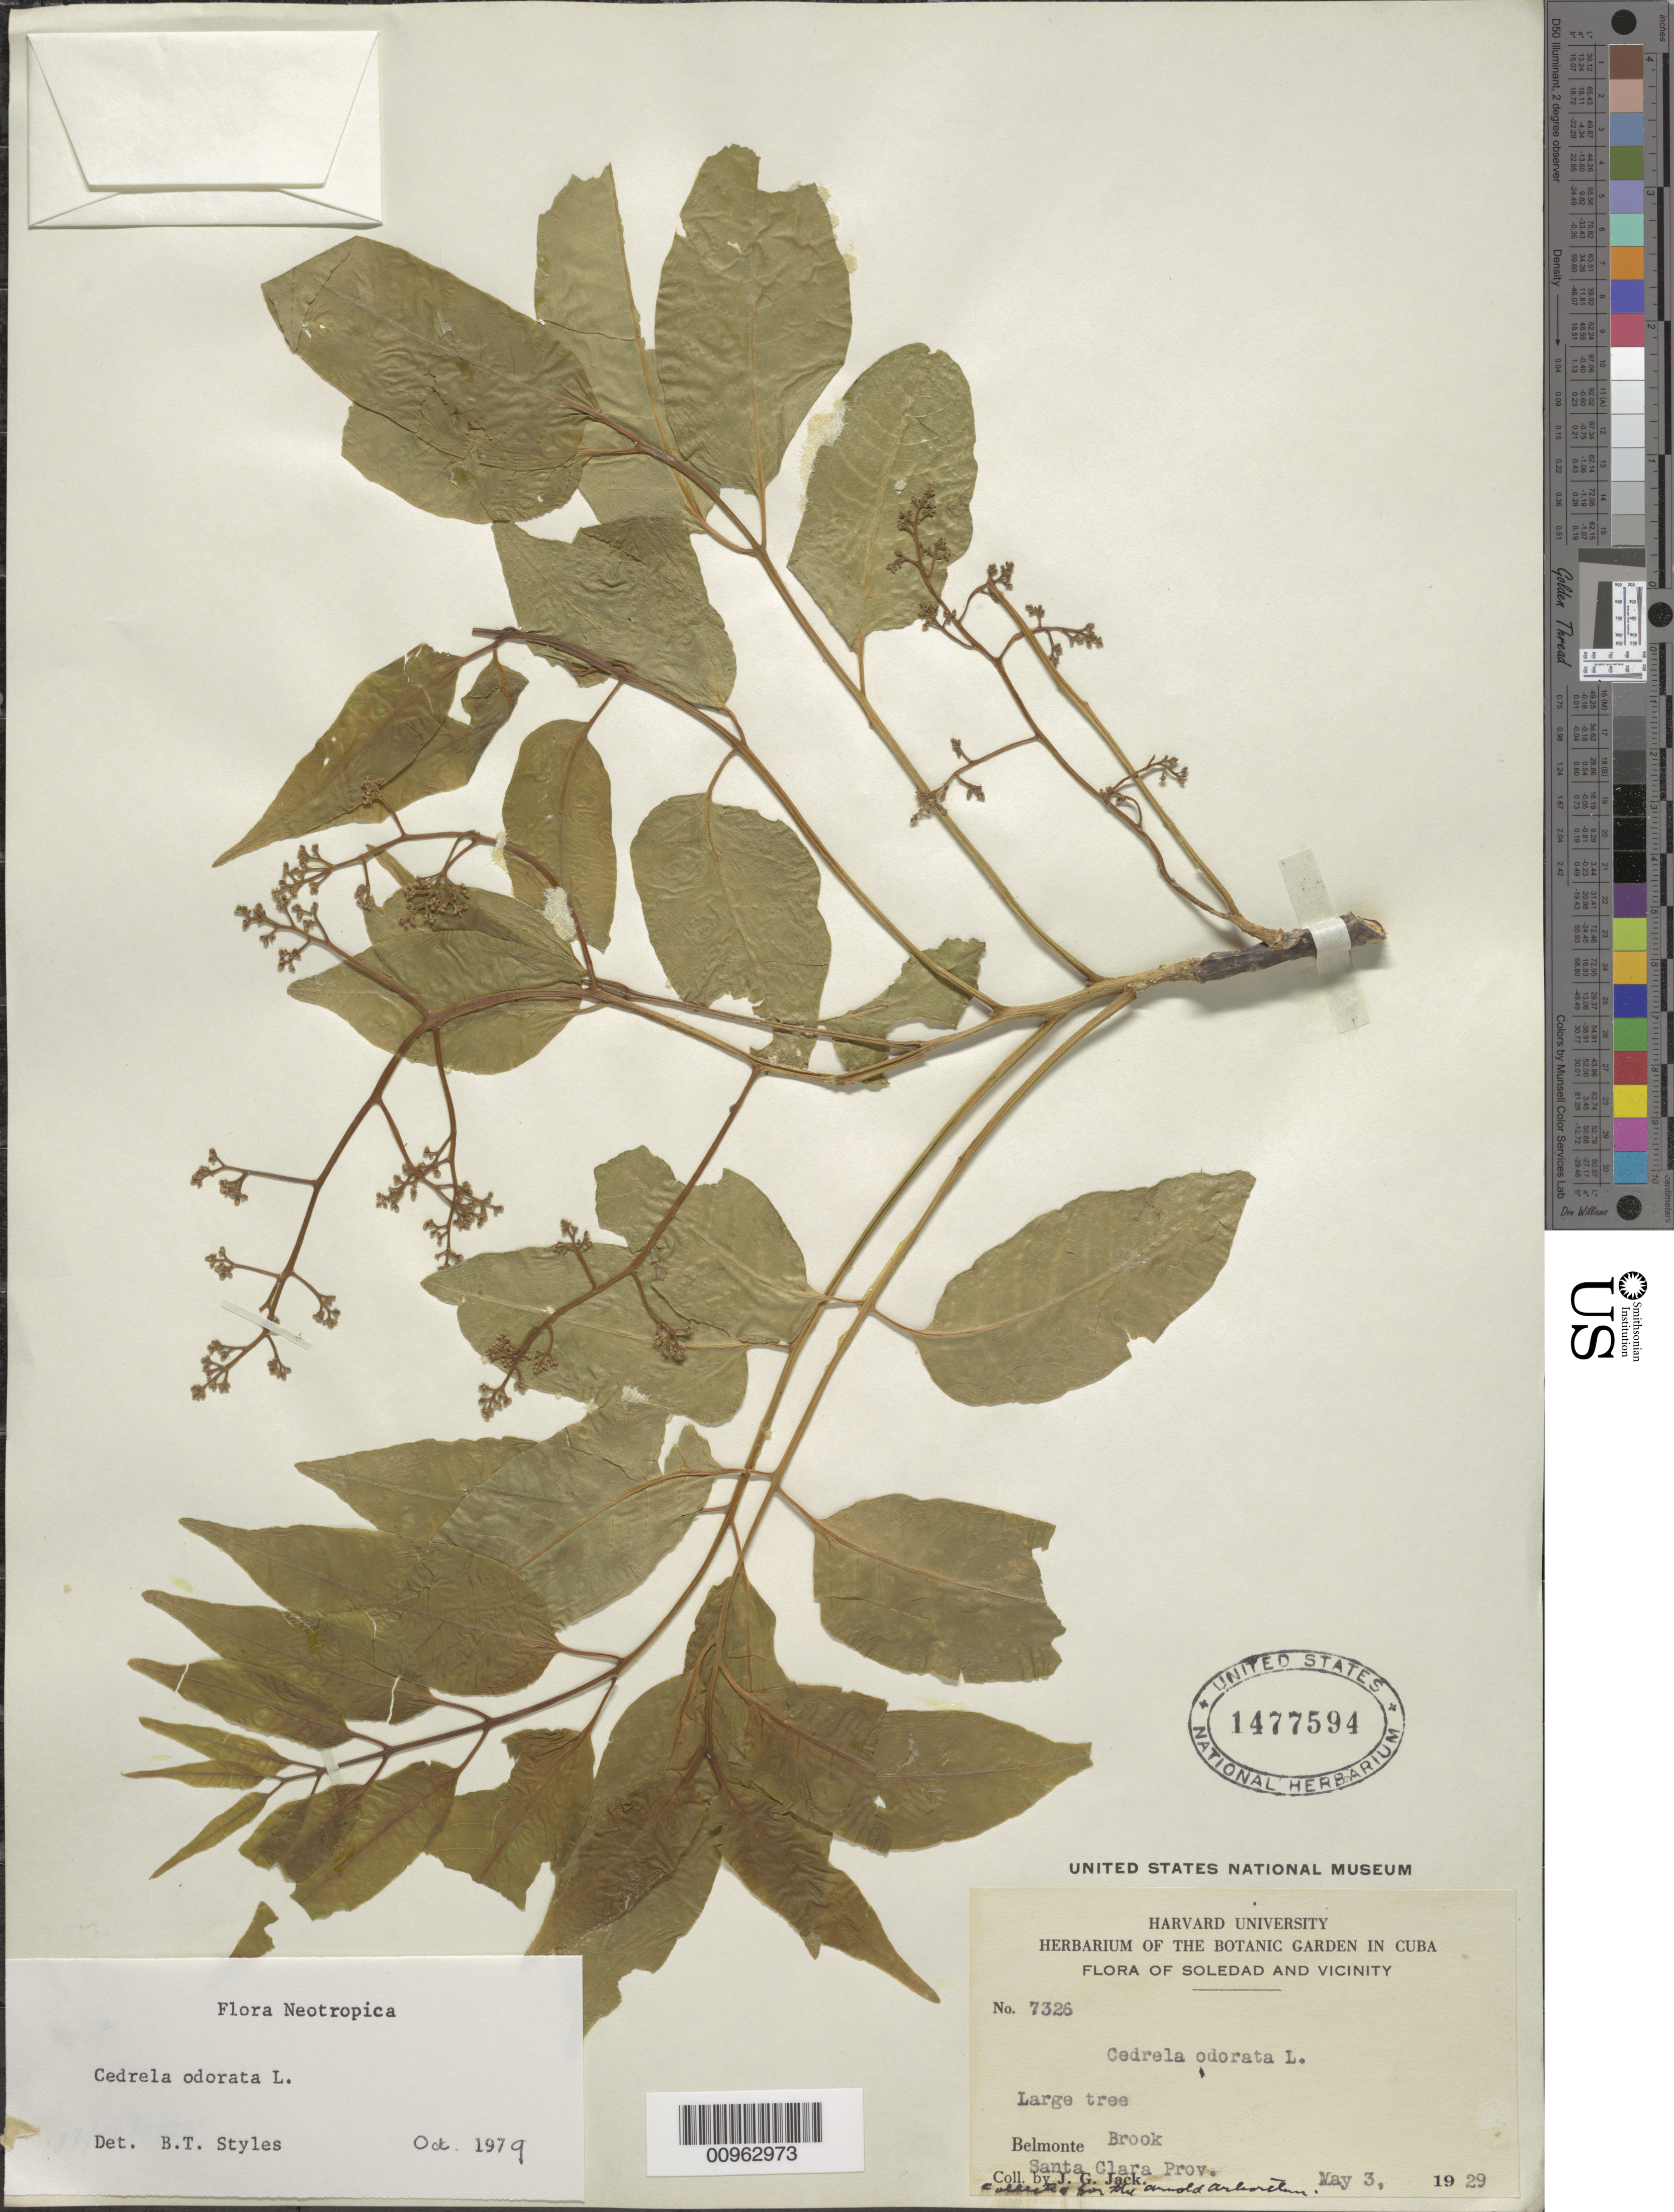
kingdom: Plantae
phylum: Tracheophyta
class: Magnoliopsida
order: Sapindales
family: Meliaceae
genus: Cedrela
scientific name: Cedrela odorata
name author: L.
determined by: Styles, B. T.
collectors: J. G. Jack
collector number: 7326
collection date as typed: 03 May 1929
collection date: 1929-05-03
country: Cuba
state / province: Cienfuegos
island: Cuba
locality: Soledad and vicinity, Belmonte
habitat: Brook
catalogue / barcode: US 1477594